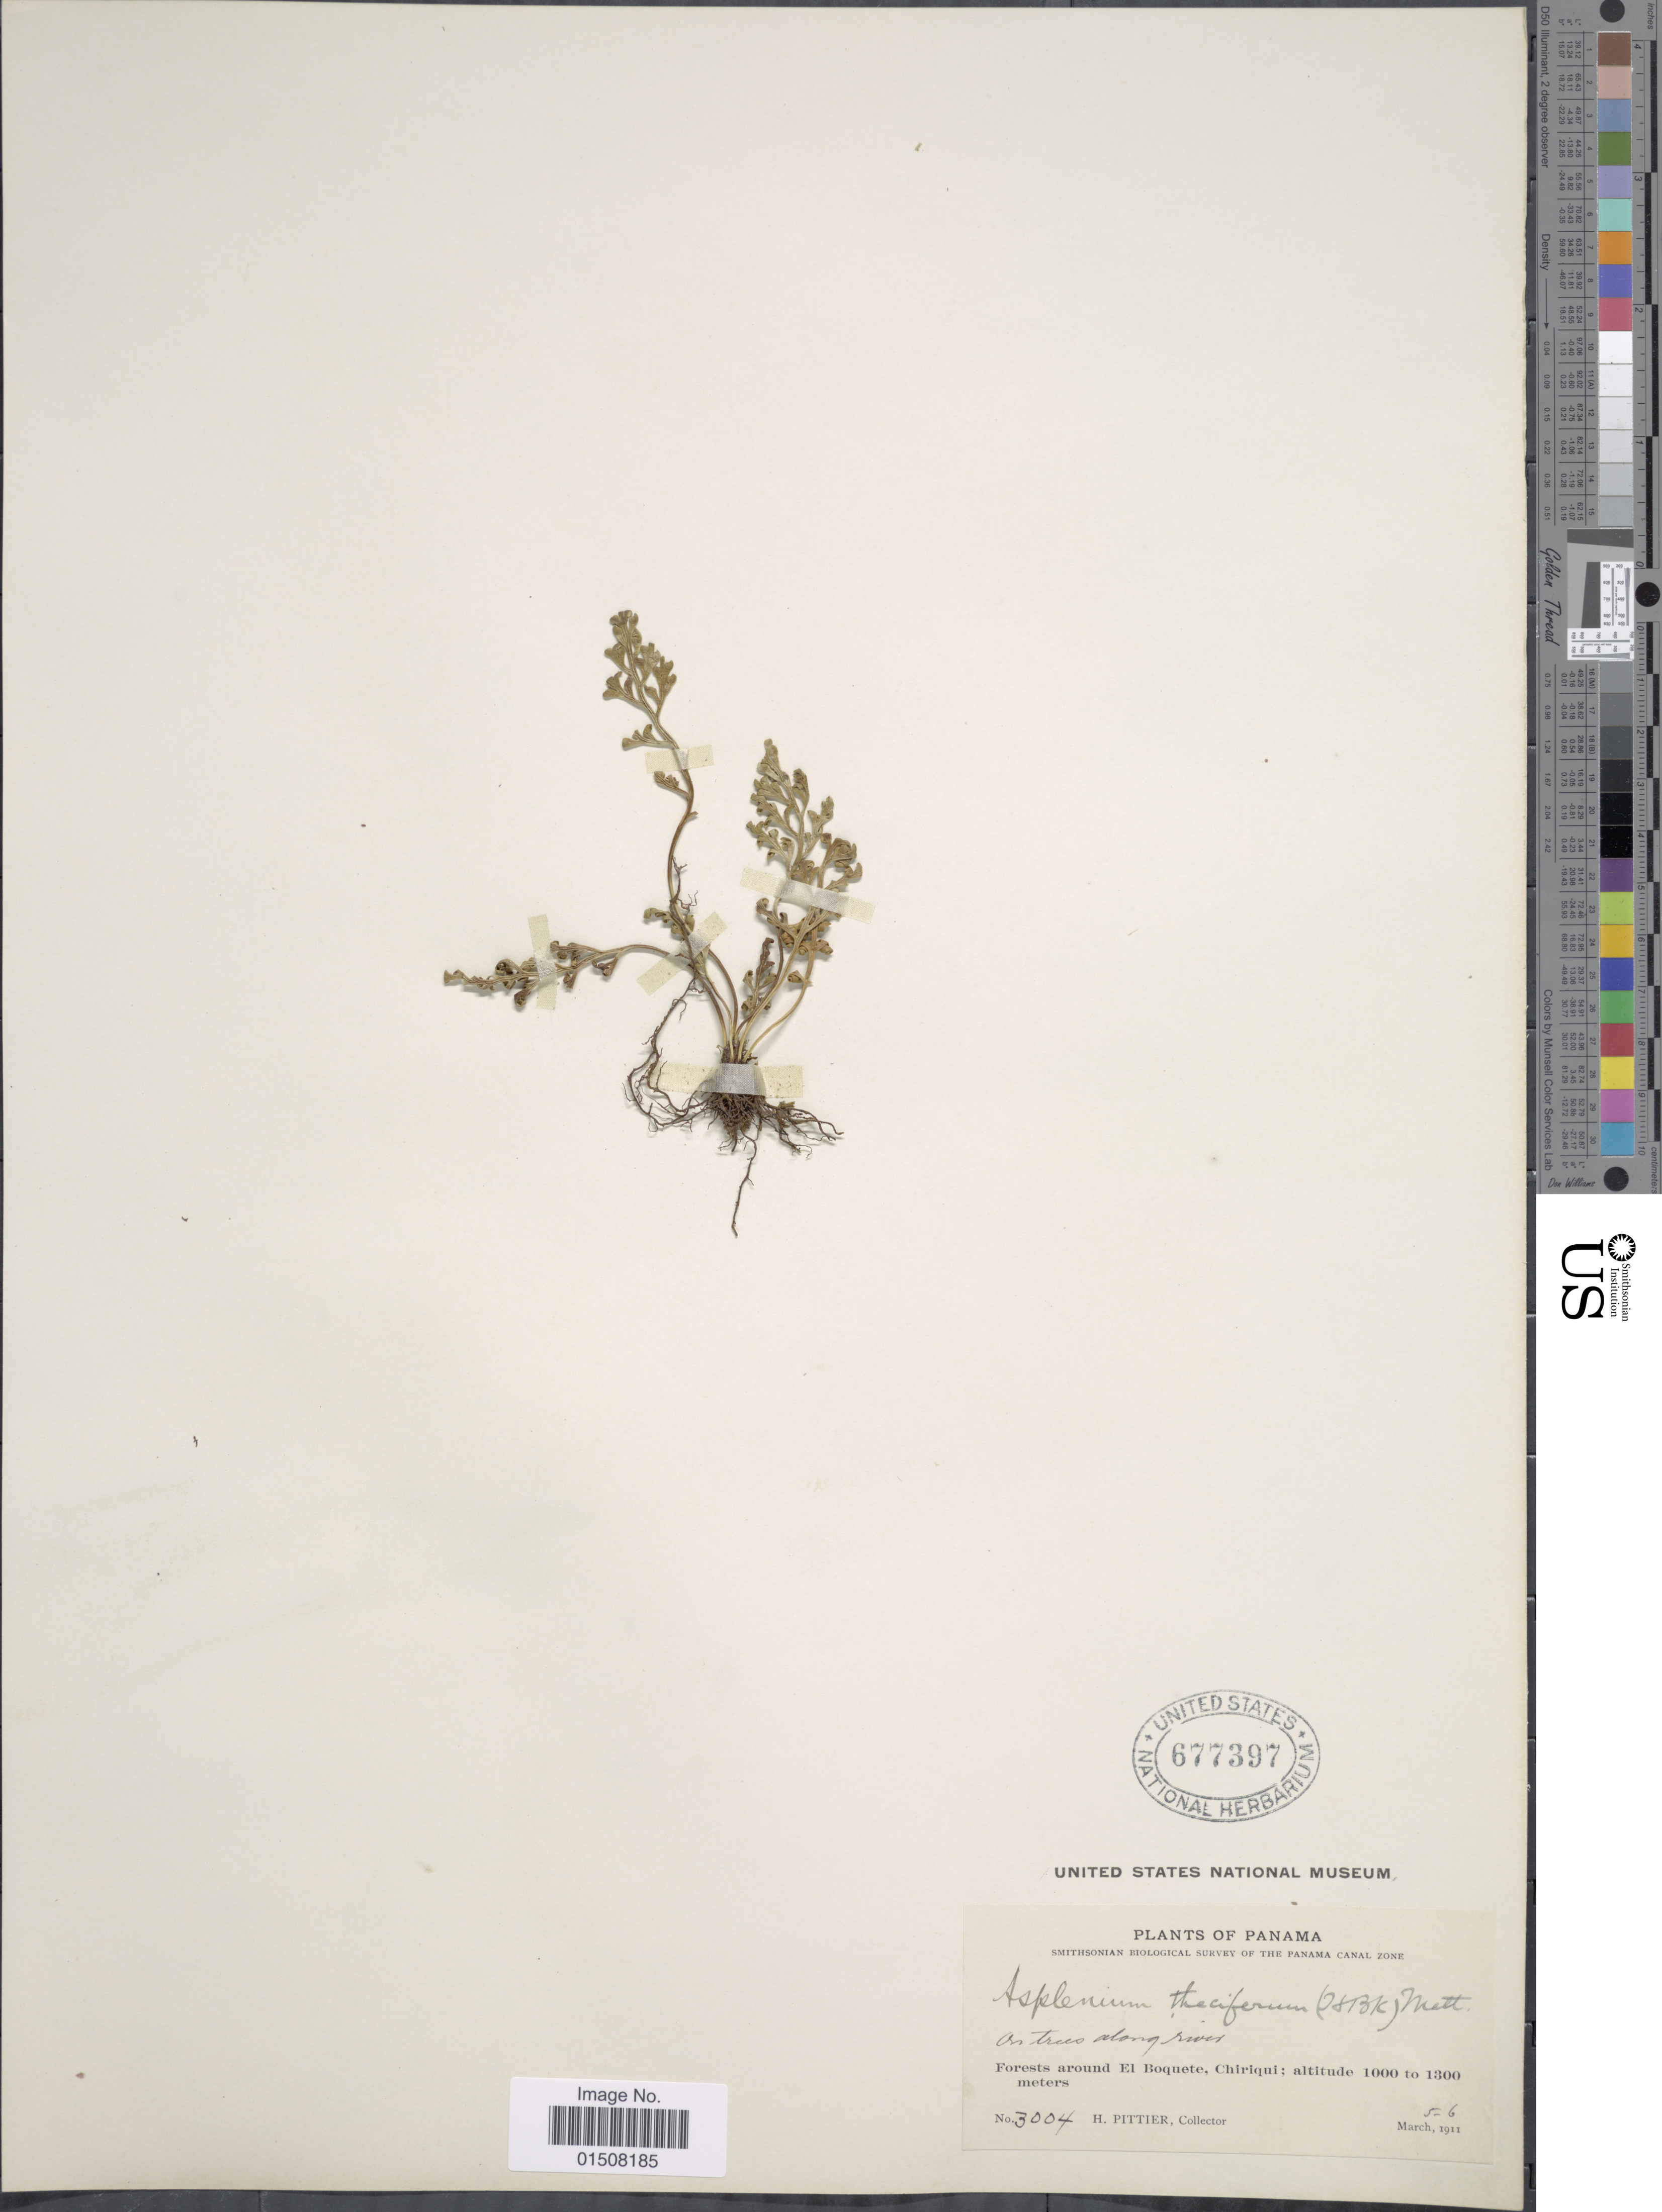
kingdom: Plantae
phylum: Tracheophyta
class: Polypodiopsida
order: Polypodiales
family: Aspleniaceae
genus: Asplenium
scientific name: Asplenium theciferum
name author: (Kunth) Mett.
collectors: H. F. Pittier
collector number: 3004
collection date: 1911-03-05/1911-03-06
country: Panama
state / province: Chiriqui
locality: Forests around El Boquete, The Panama Canal Zone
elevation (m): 1000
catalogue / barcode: US 677397